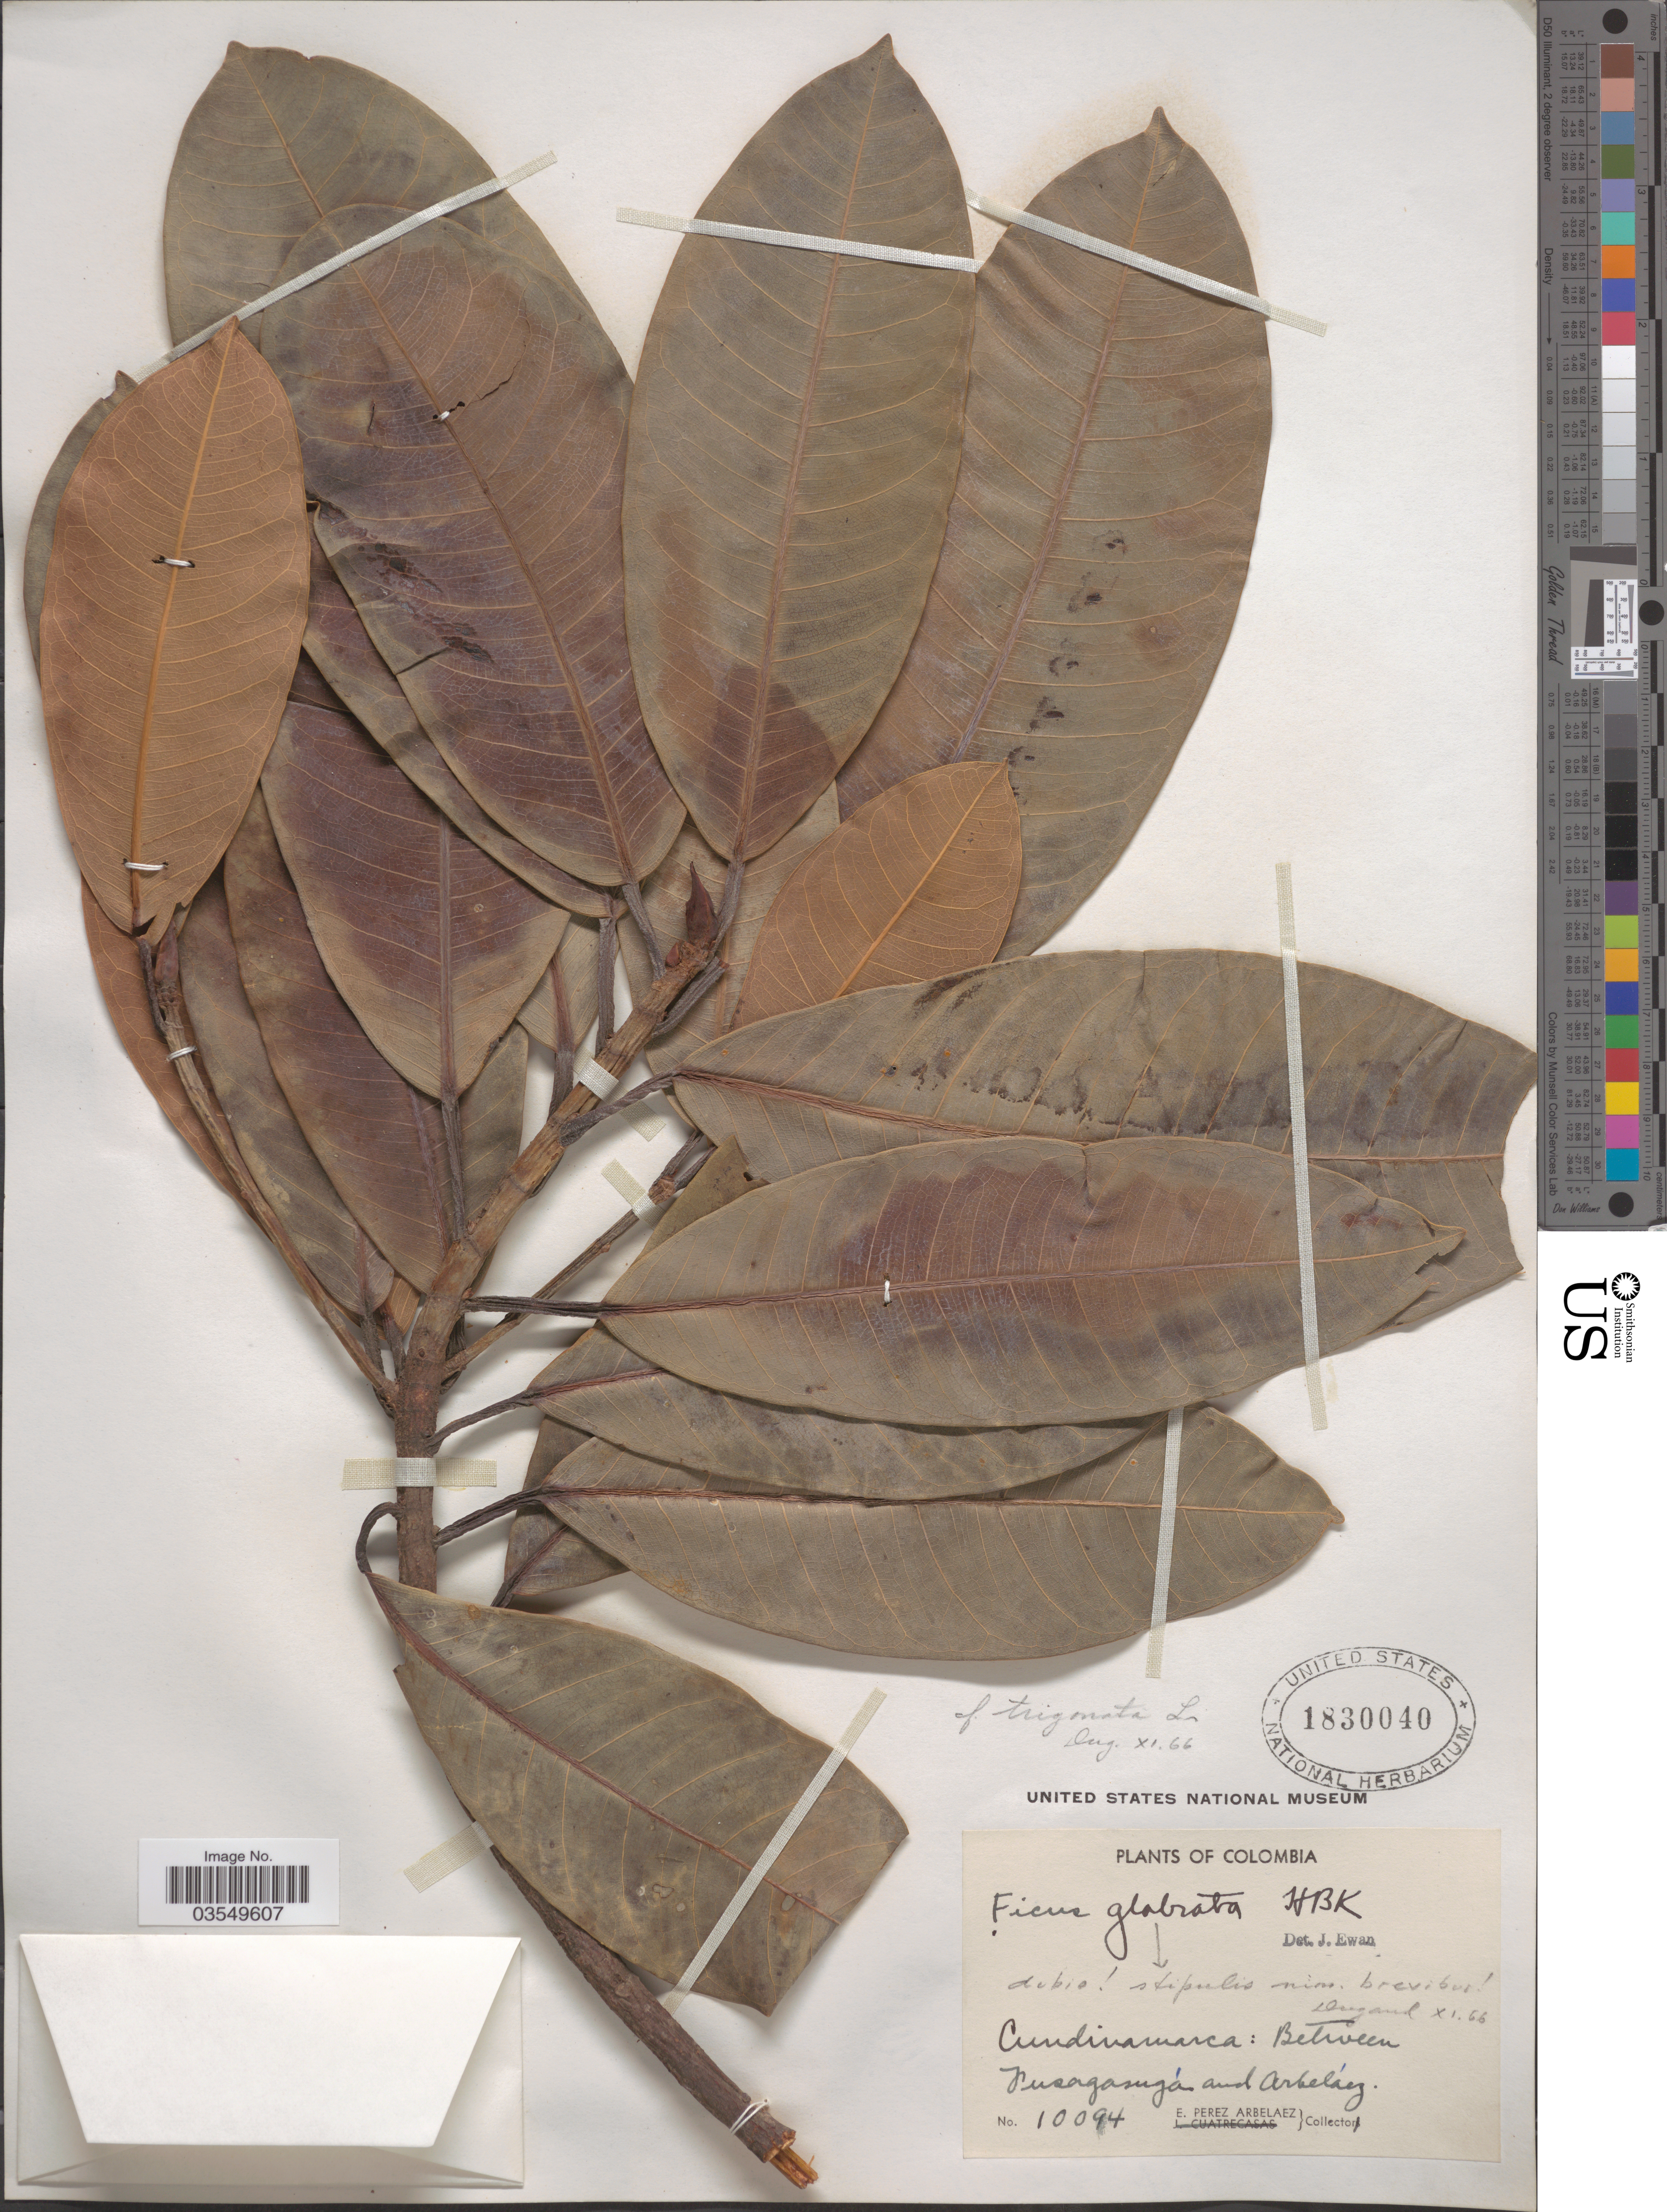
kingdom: Plantae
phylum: Tracheophyta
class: Magnoliopsida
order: Rosales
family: Moraceae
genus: Ficus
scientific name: Ficus sp.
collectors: E. Pérez Arbeláez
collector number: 10094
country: Colombia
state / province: Cundinamarca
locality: Between Fusagasuga and Arbeláez.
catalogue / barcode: US 1830040